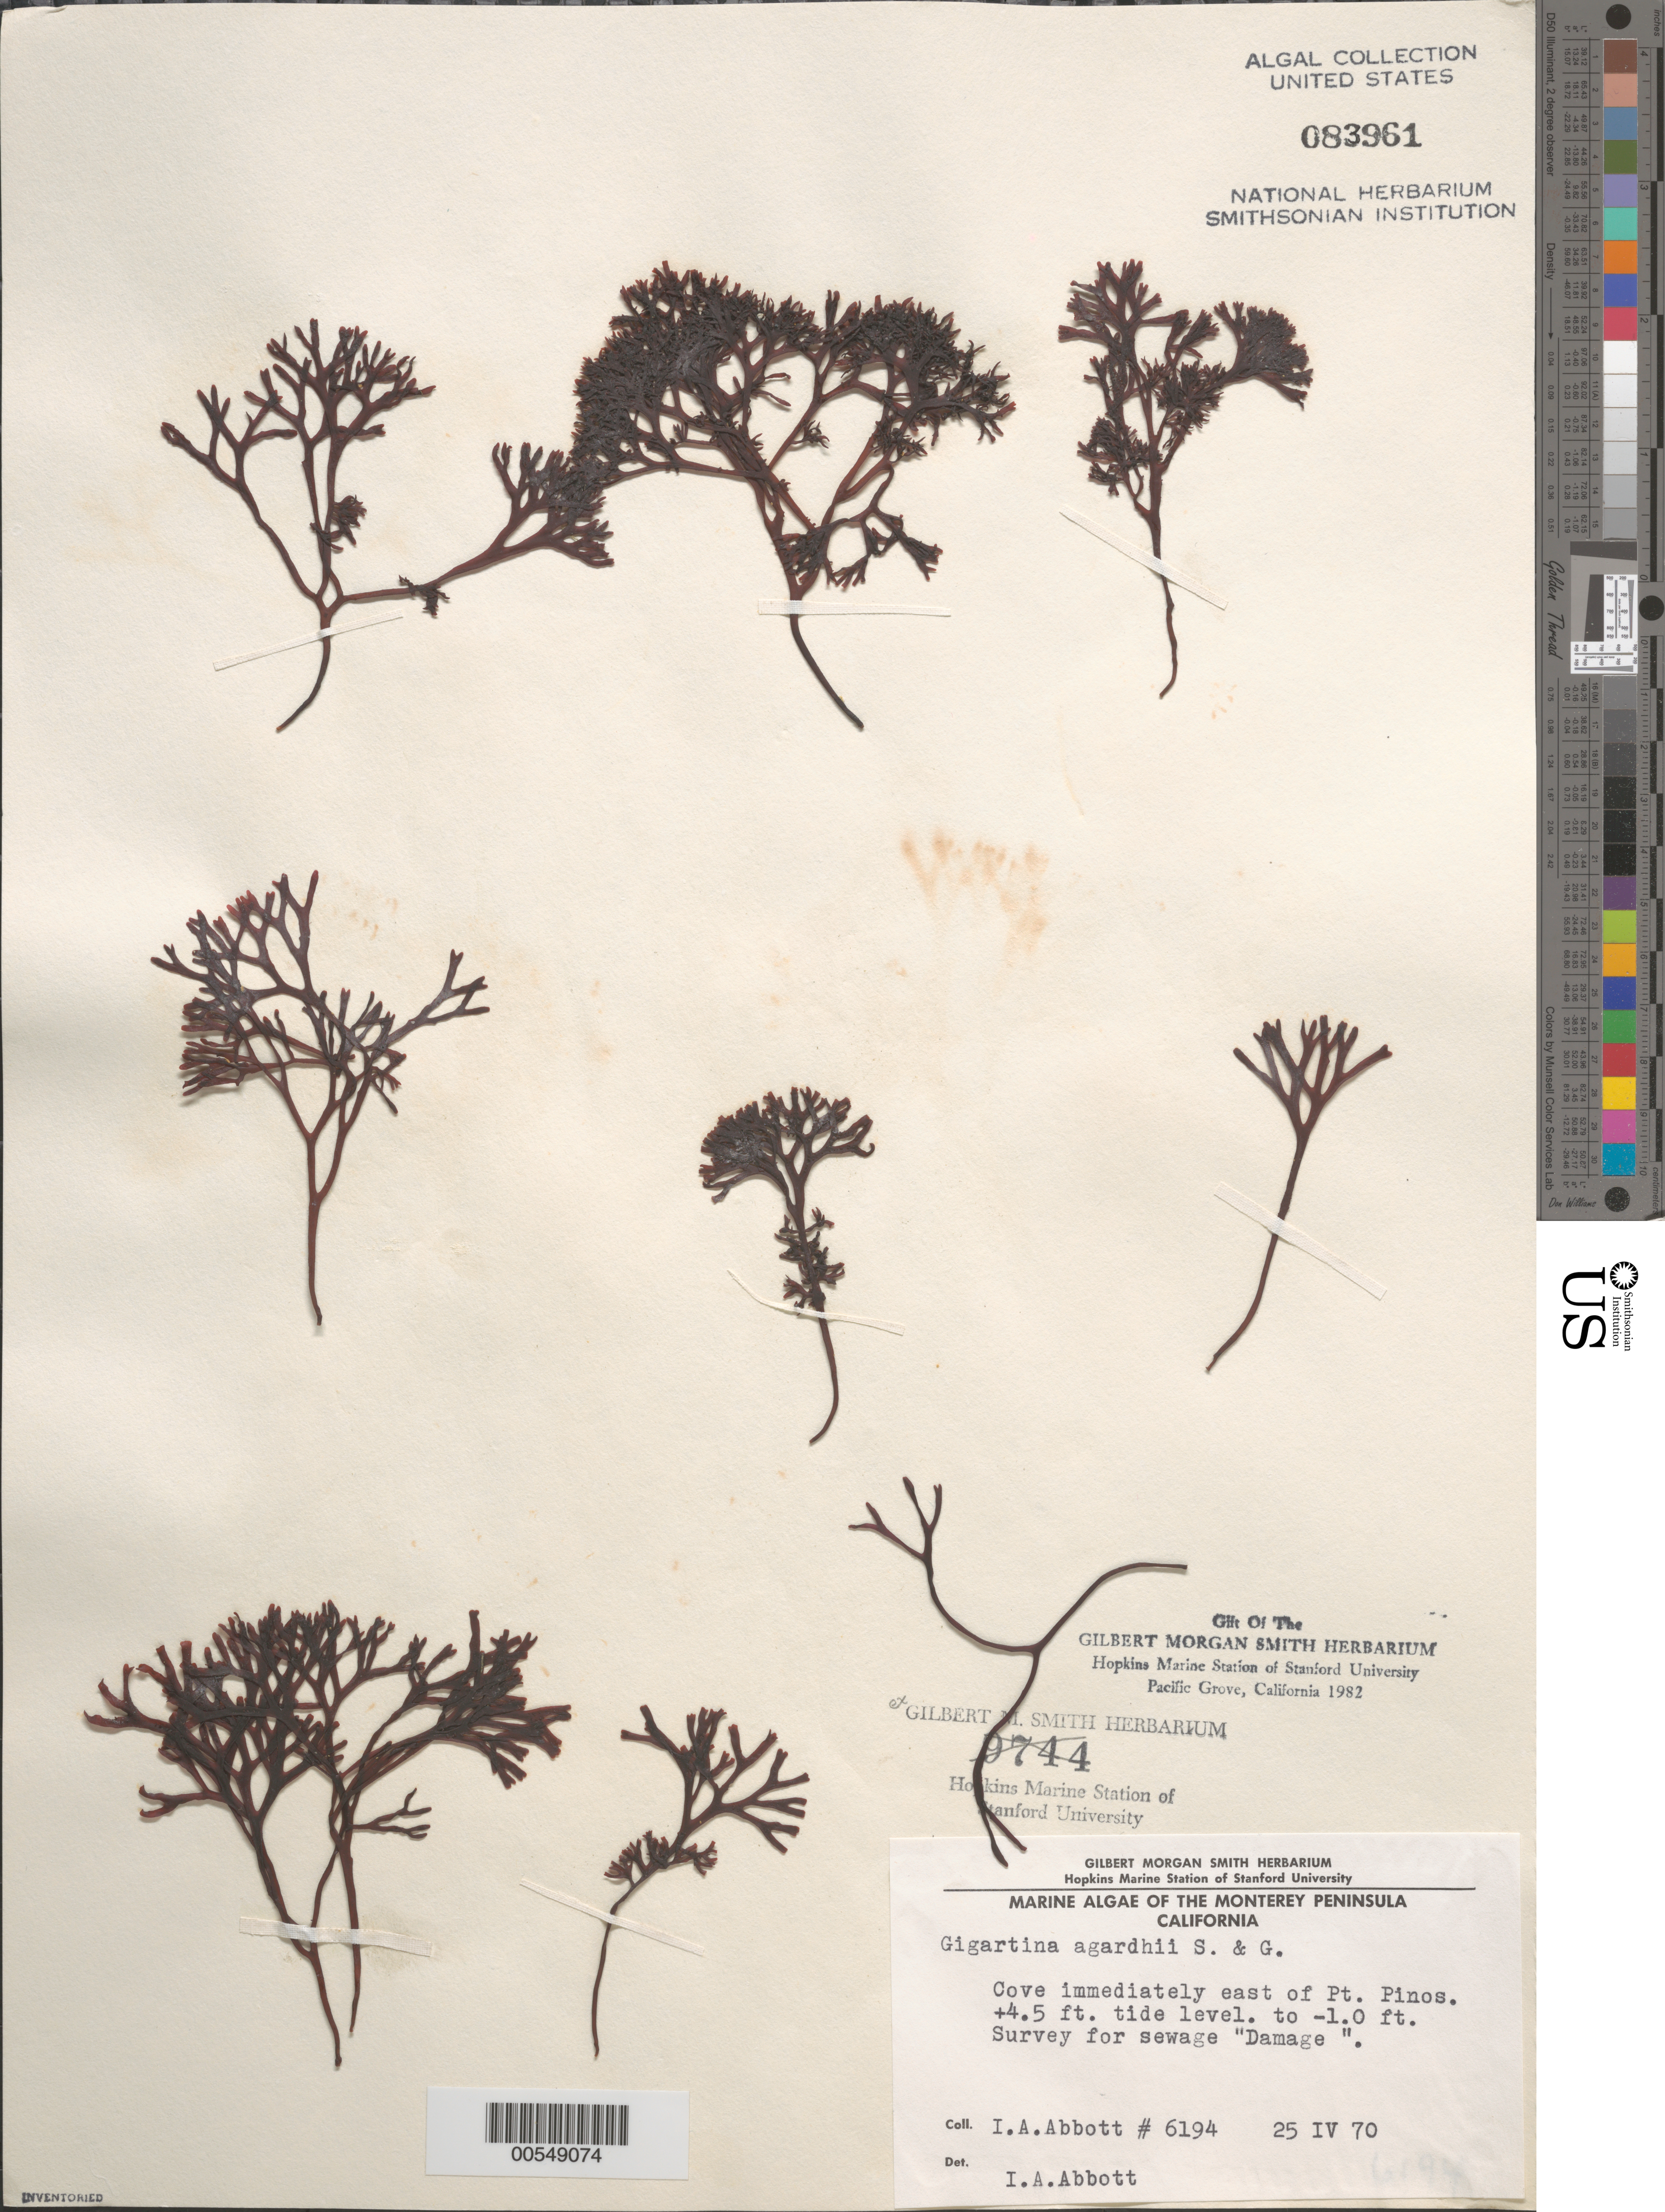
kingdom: Plantae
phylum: Rhodophyta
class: Florideophyceae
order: Gigartinales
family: Phyllophoraceae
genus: Mastocarpus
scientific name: Mastocarpus agardhii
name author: (Setchell & N.L. Gardner) S.C. Lindstrom et al.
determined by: Algae name updating Project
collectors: I. A. Abbott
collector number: IAA 6194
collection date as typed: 25 Apr 1970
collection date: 1970-04-25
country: United States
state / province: California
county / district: Monterey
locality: Cove just east of Point Pinos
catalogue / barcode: US 83961